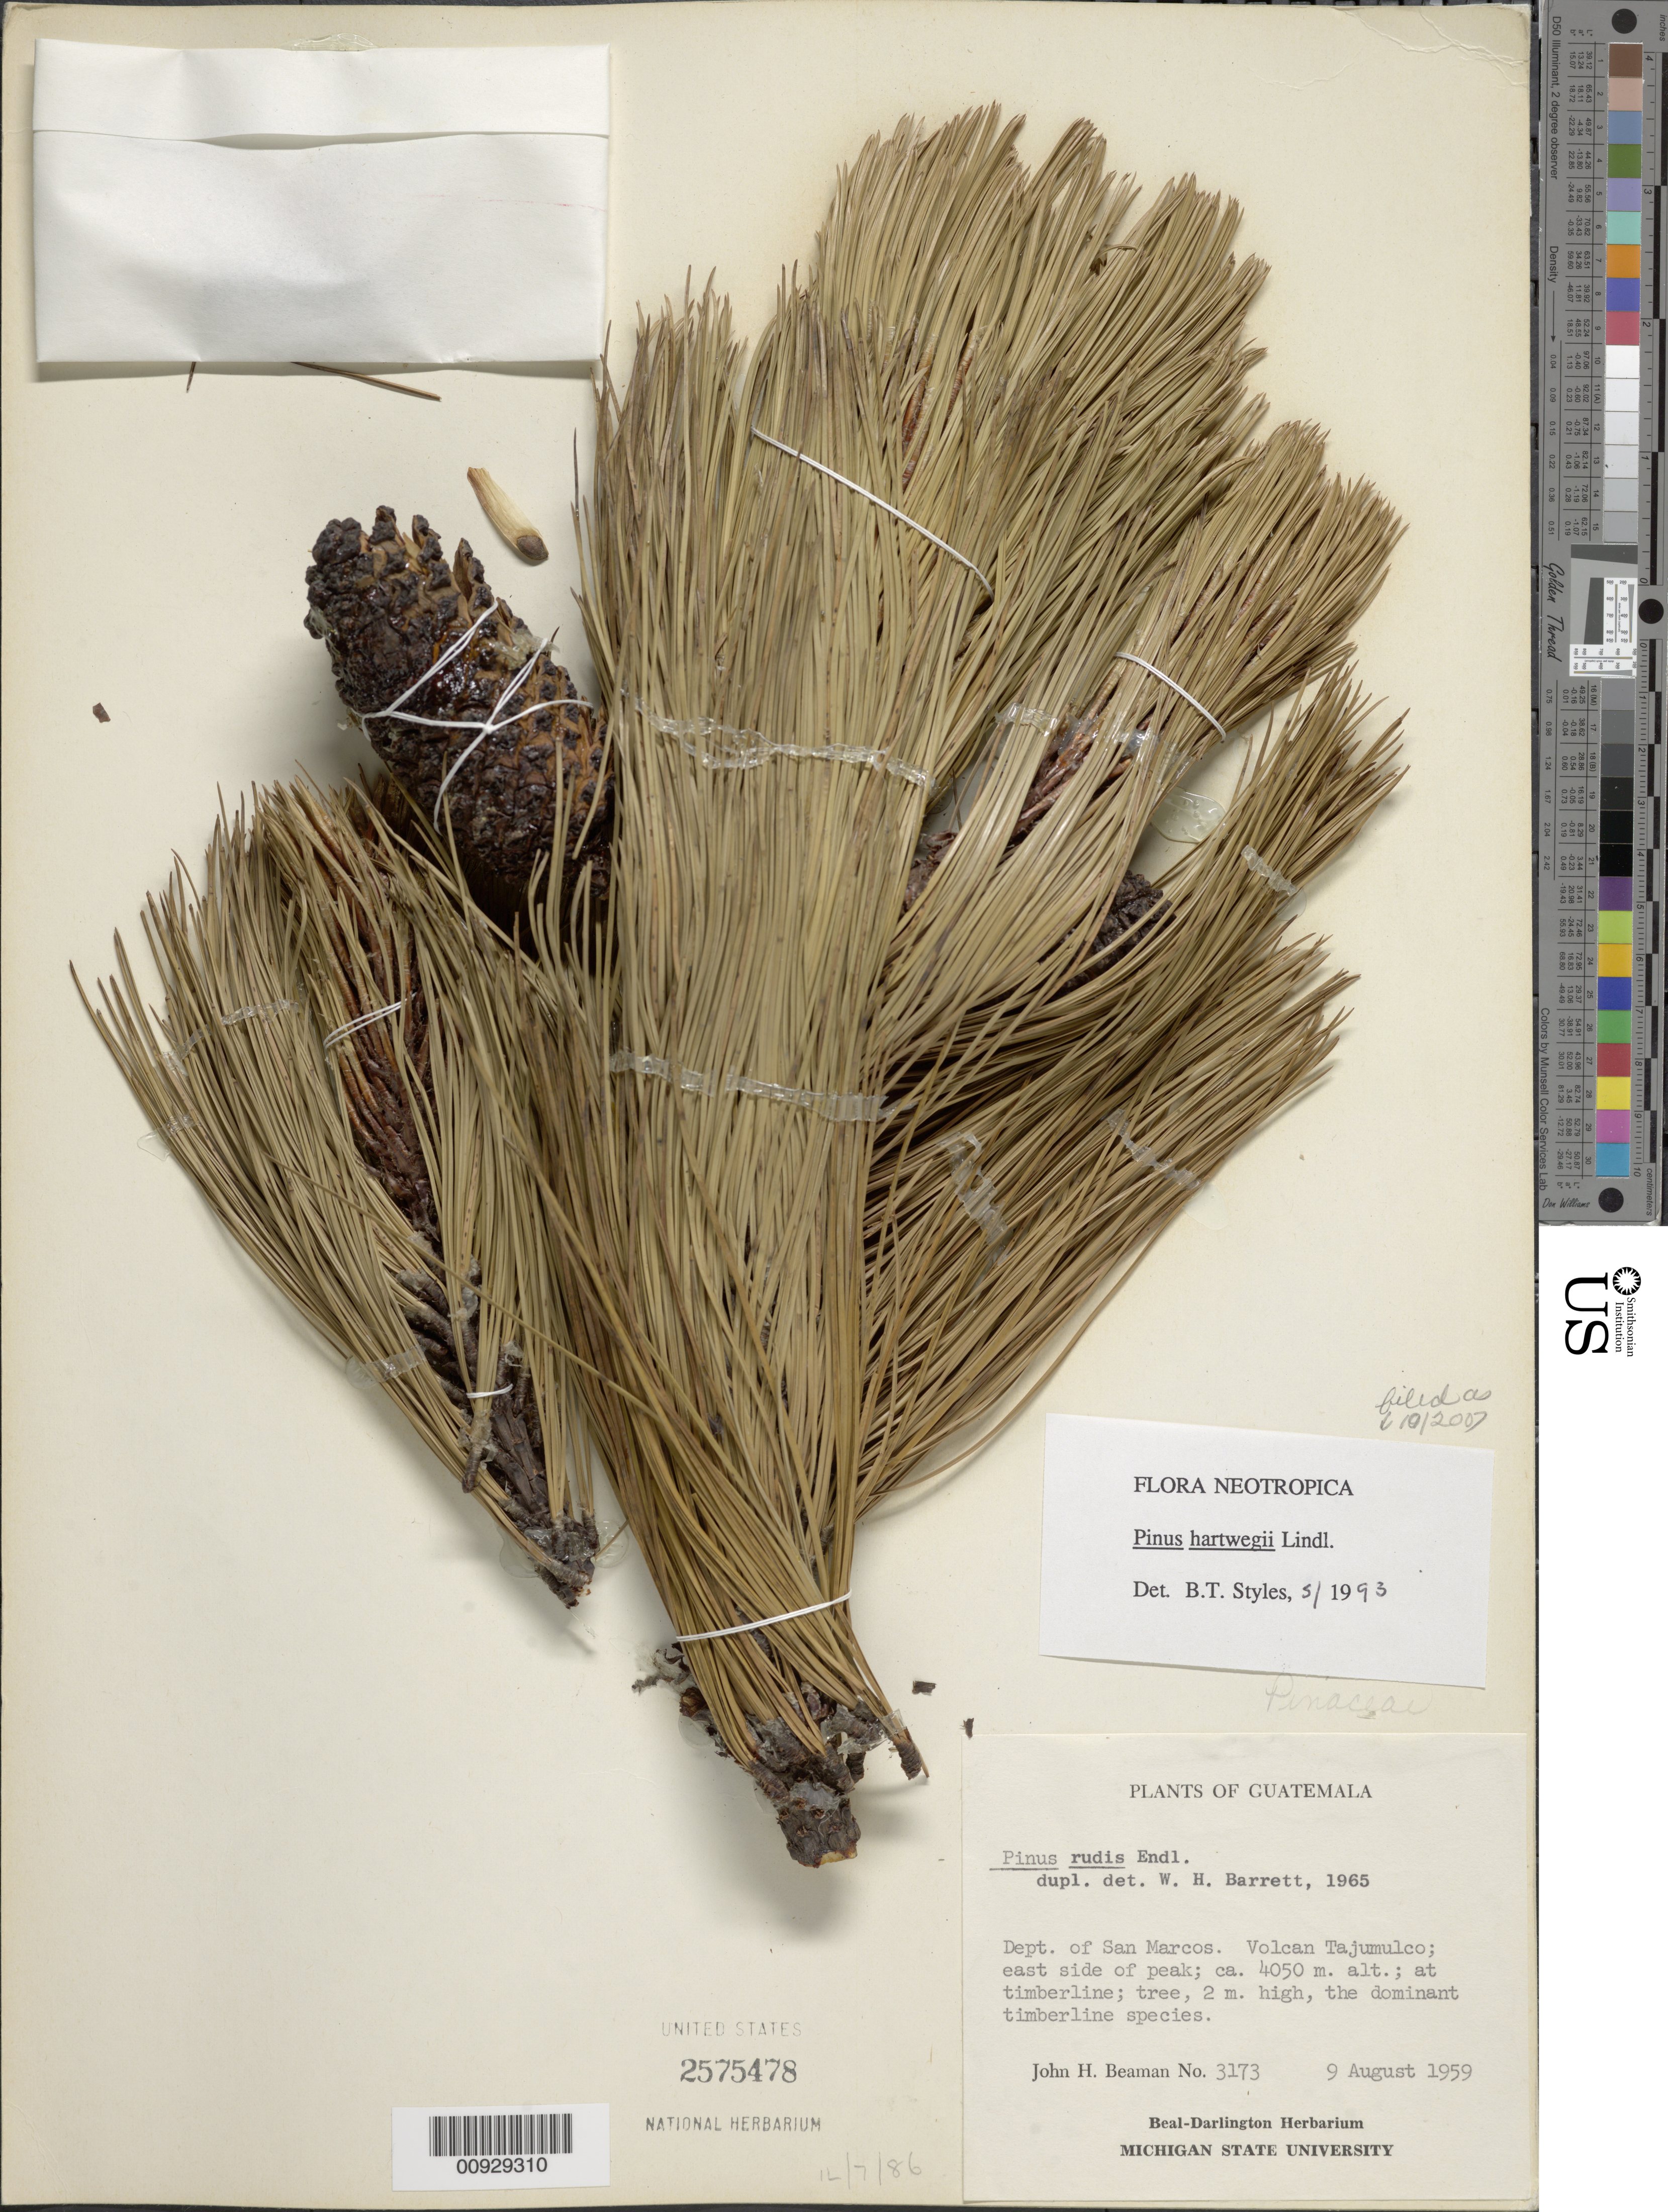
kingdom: Plantae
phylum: Tracheophyta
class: Pinopsida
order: Pinales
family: Pinaceae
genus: Pinus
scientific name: Pinus hartwegii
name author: Lindl.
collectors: J. H. Beaman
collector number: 3173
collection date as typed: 09 Aug 1959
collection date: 1959-08-09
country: Guatemala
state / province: San Marcos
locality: Volcán Tajumulco; east side of peak.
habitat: At timberline. The dominant timberline species.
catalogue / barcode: US 2575478